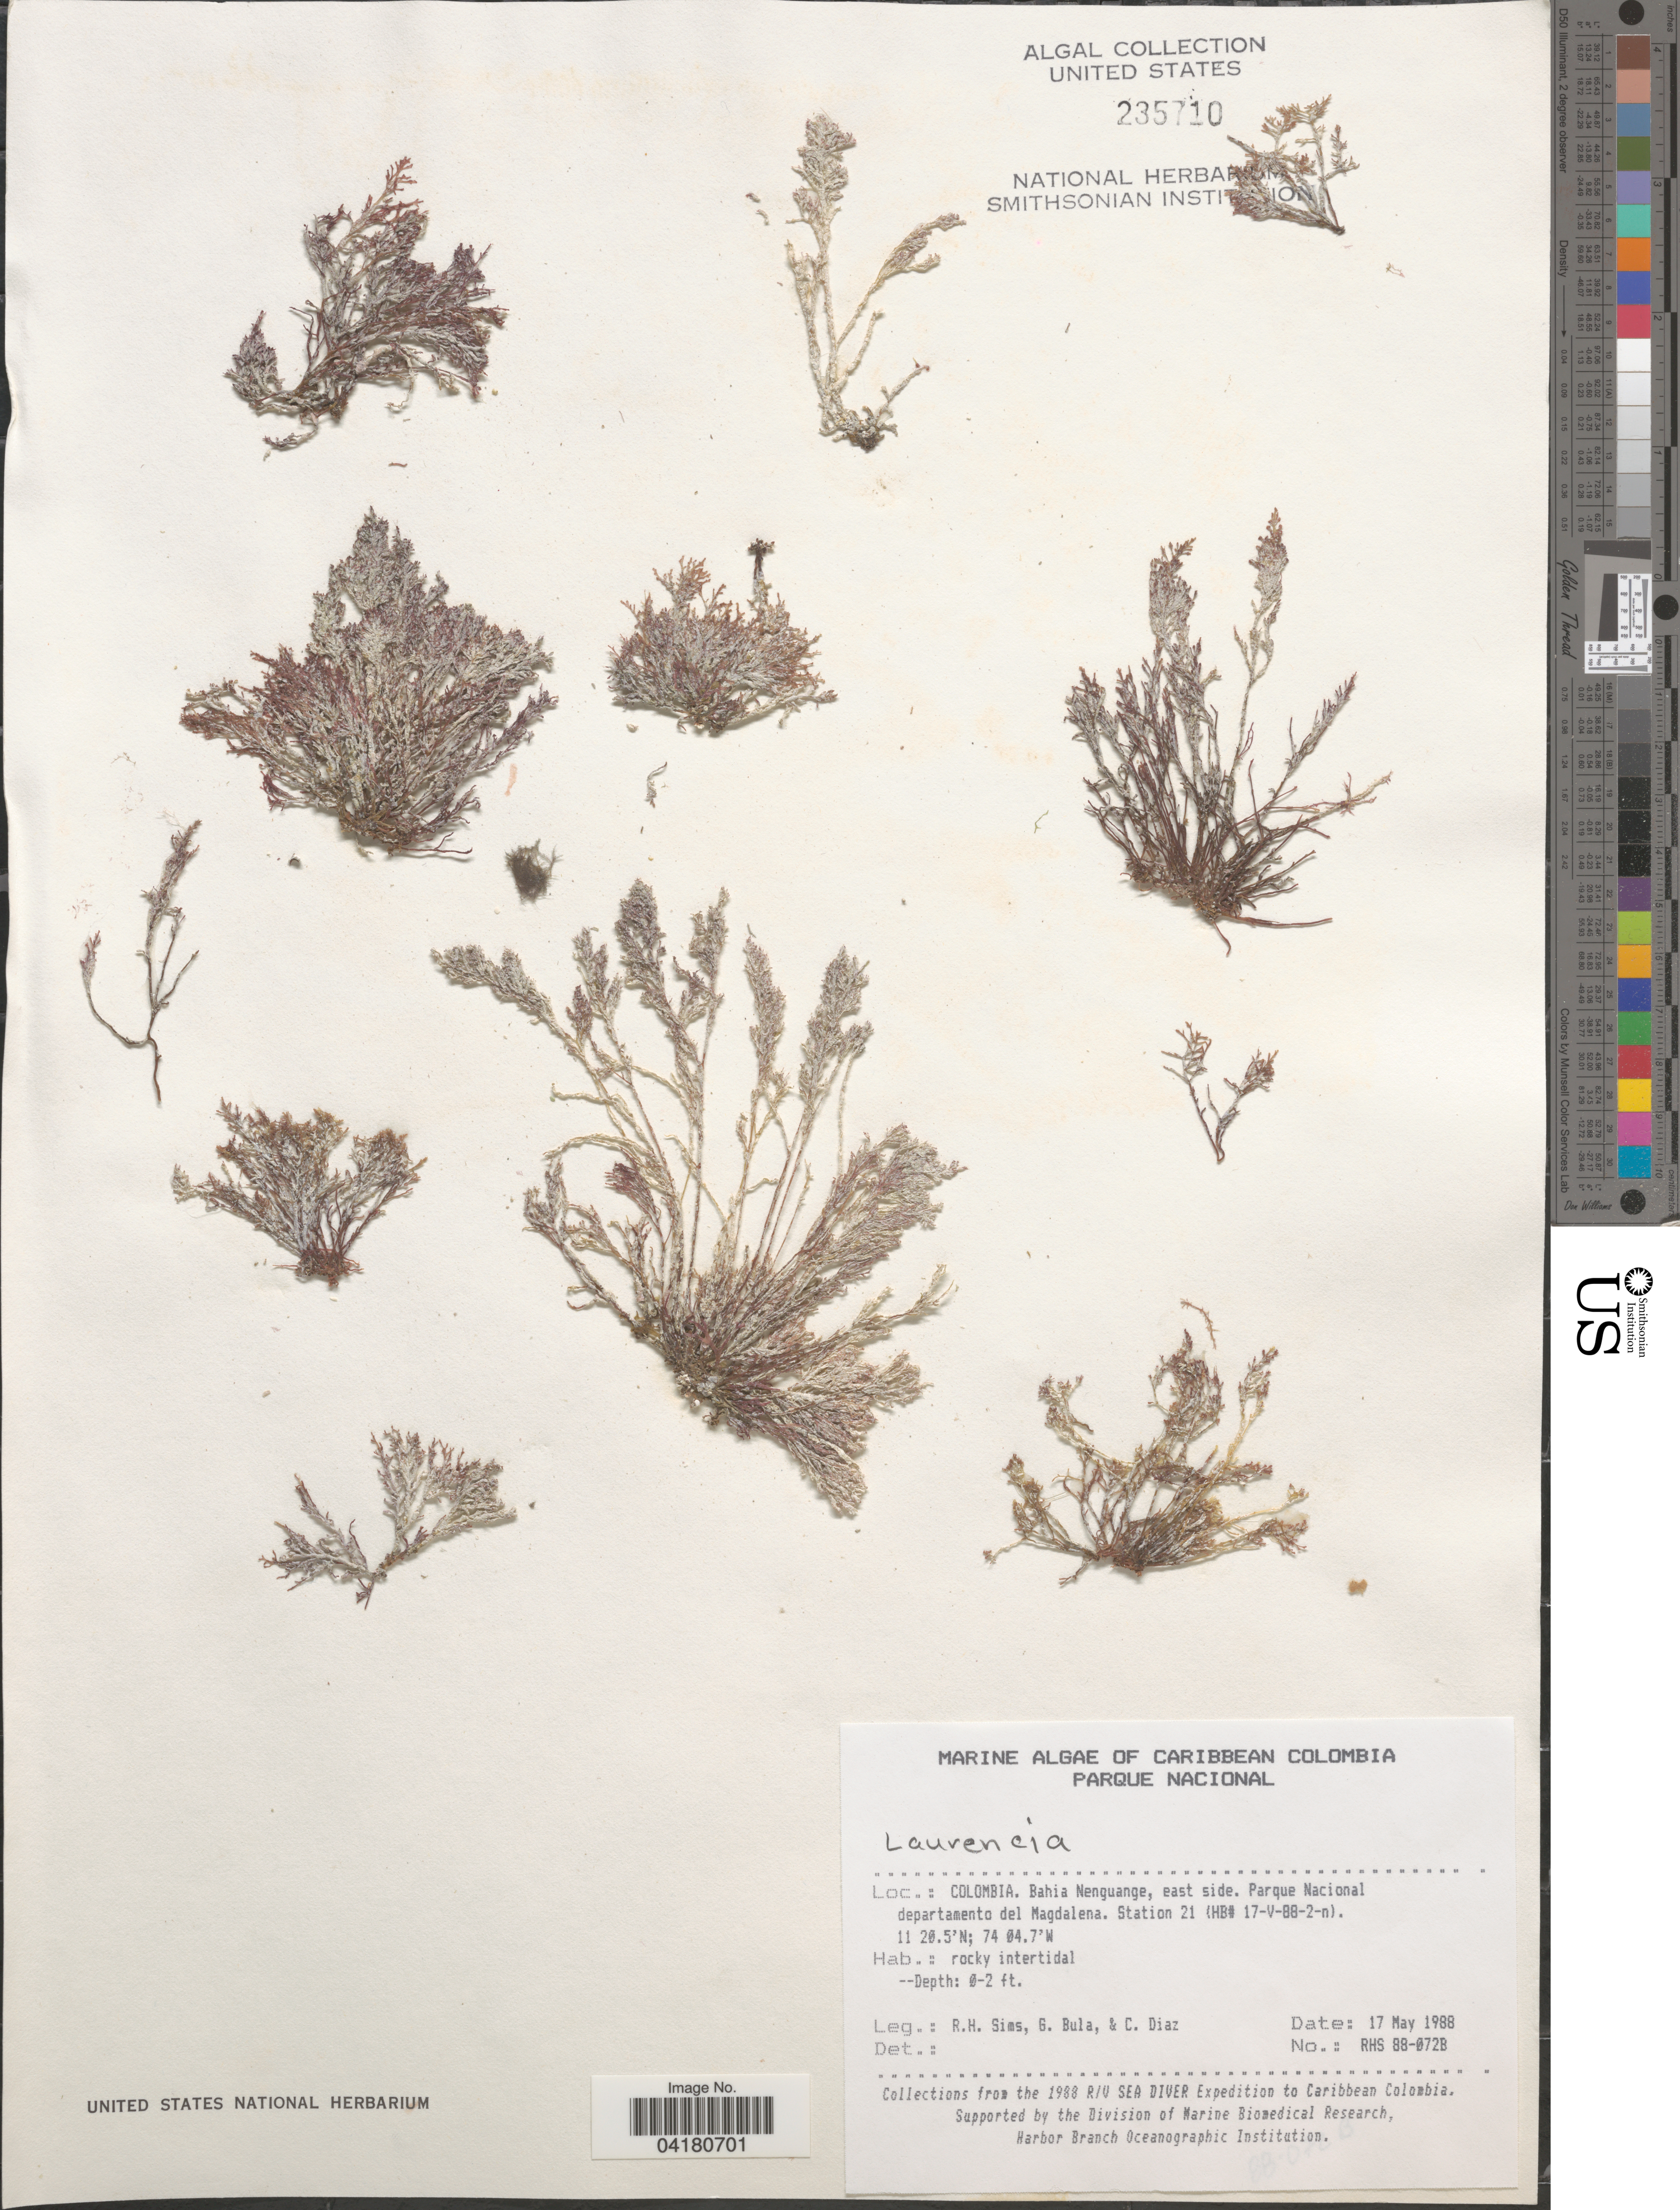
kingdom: Plantae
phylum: Rhodophyta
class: Florideophyceae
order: Ceramiales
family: Rhodomelaceae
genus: Laurencia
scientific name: Laurencia sp.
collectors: R. H. Sims, G. Bula & C. Díaz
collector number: RHS88-072B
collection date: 1988-05-17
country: Colombia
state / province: Magdalena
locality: Caribbean Colombia. Bahia Nenguange, east side. Parque Nacional departamento del Magdalena. Station 21 (HB# 17-V-88-2-n). The 1988 R/V Sea Diver Expedition to Caribbean Colombia.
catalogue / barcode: US 235710